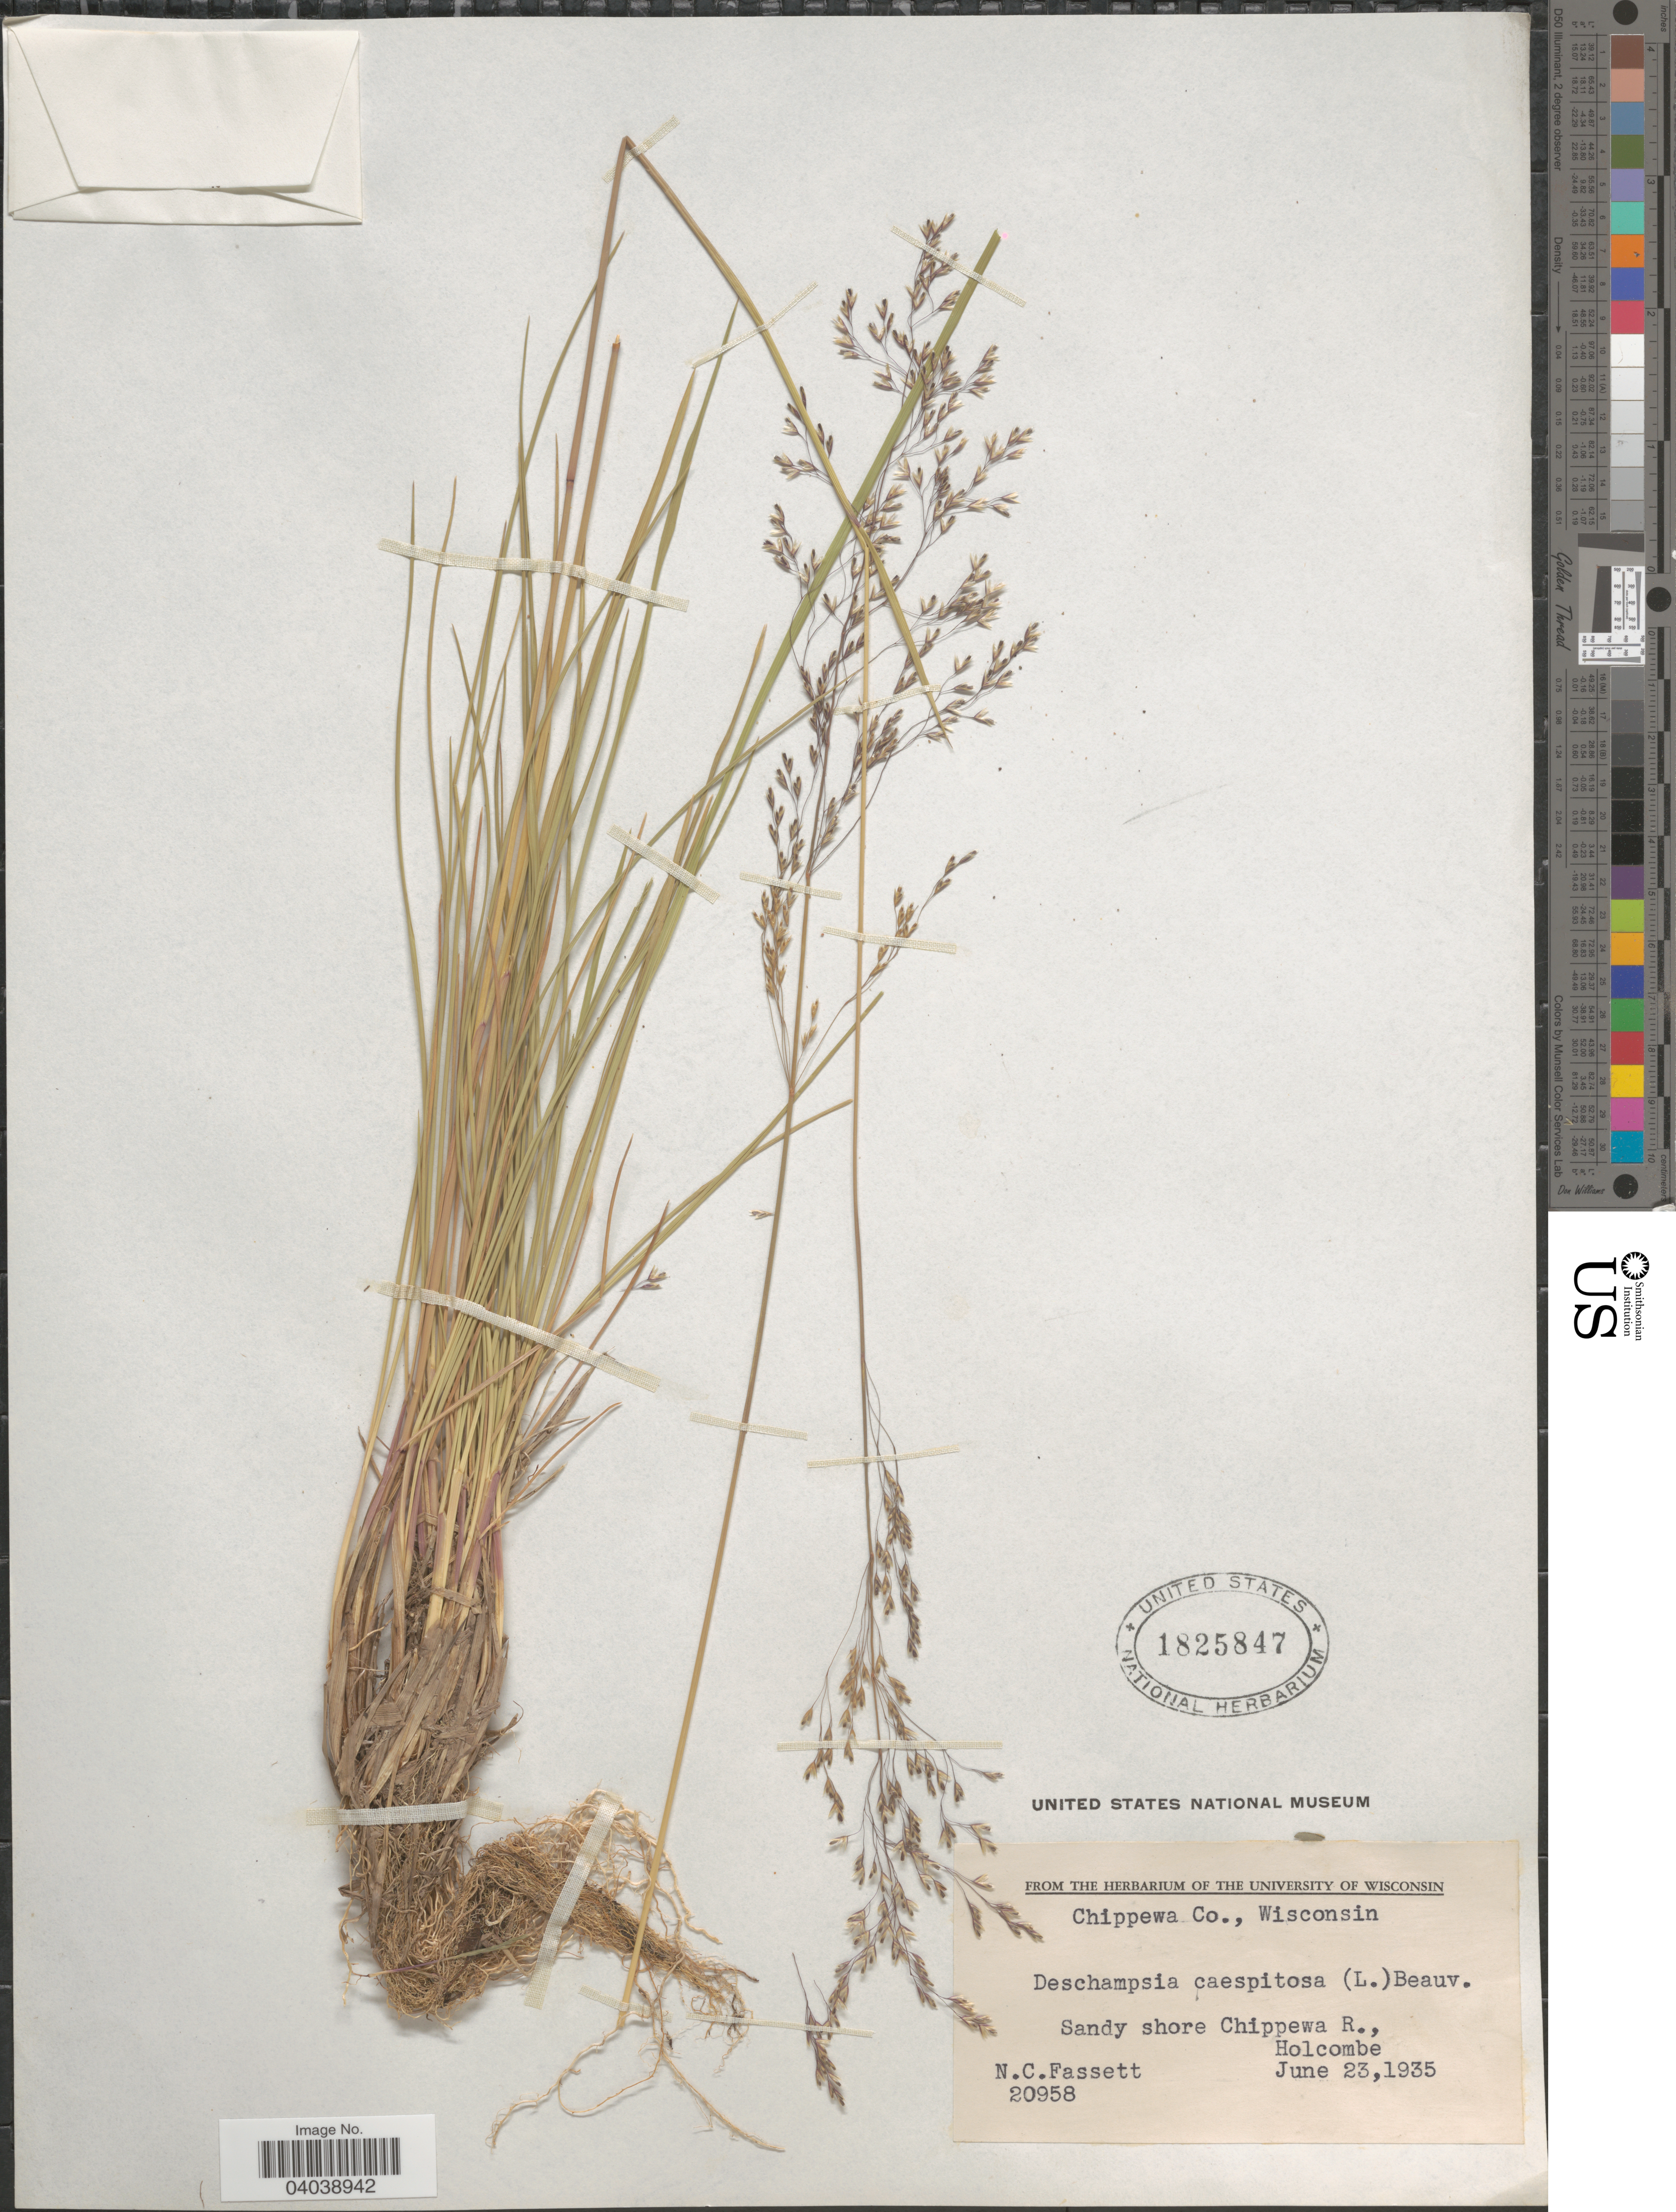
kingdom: Plantae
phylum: Tracheophyta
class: Liliopsida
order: Poales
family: Poaceae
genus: Deschampsia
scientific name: Deschampsia cespitosa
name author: (L.) P. Beauv.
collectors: N. C. Fassett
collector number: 20958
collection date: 1935-06-23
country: United States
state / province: Wisconsin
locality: Chippewa Co. Sandy shore Chippewa R., Holcombe.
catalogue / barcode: US 1825847